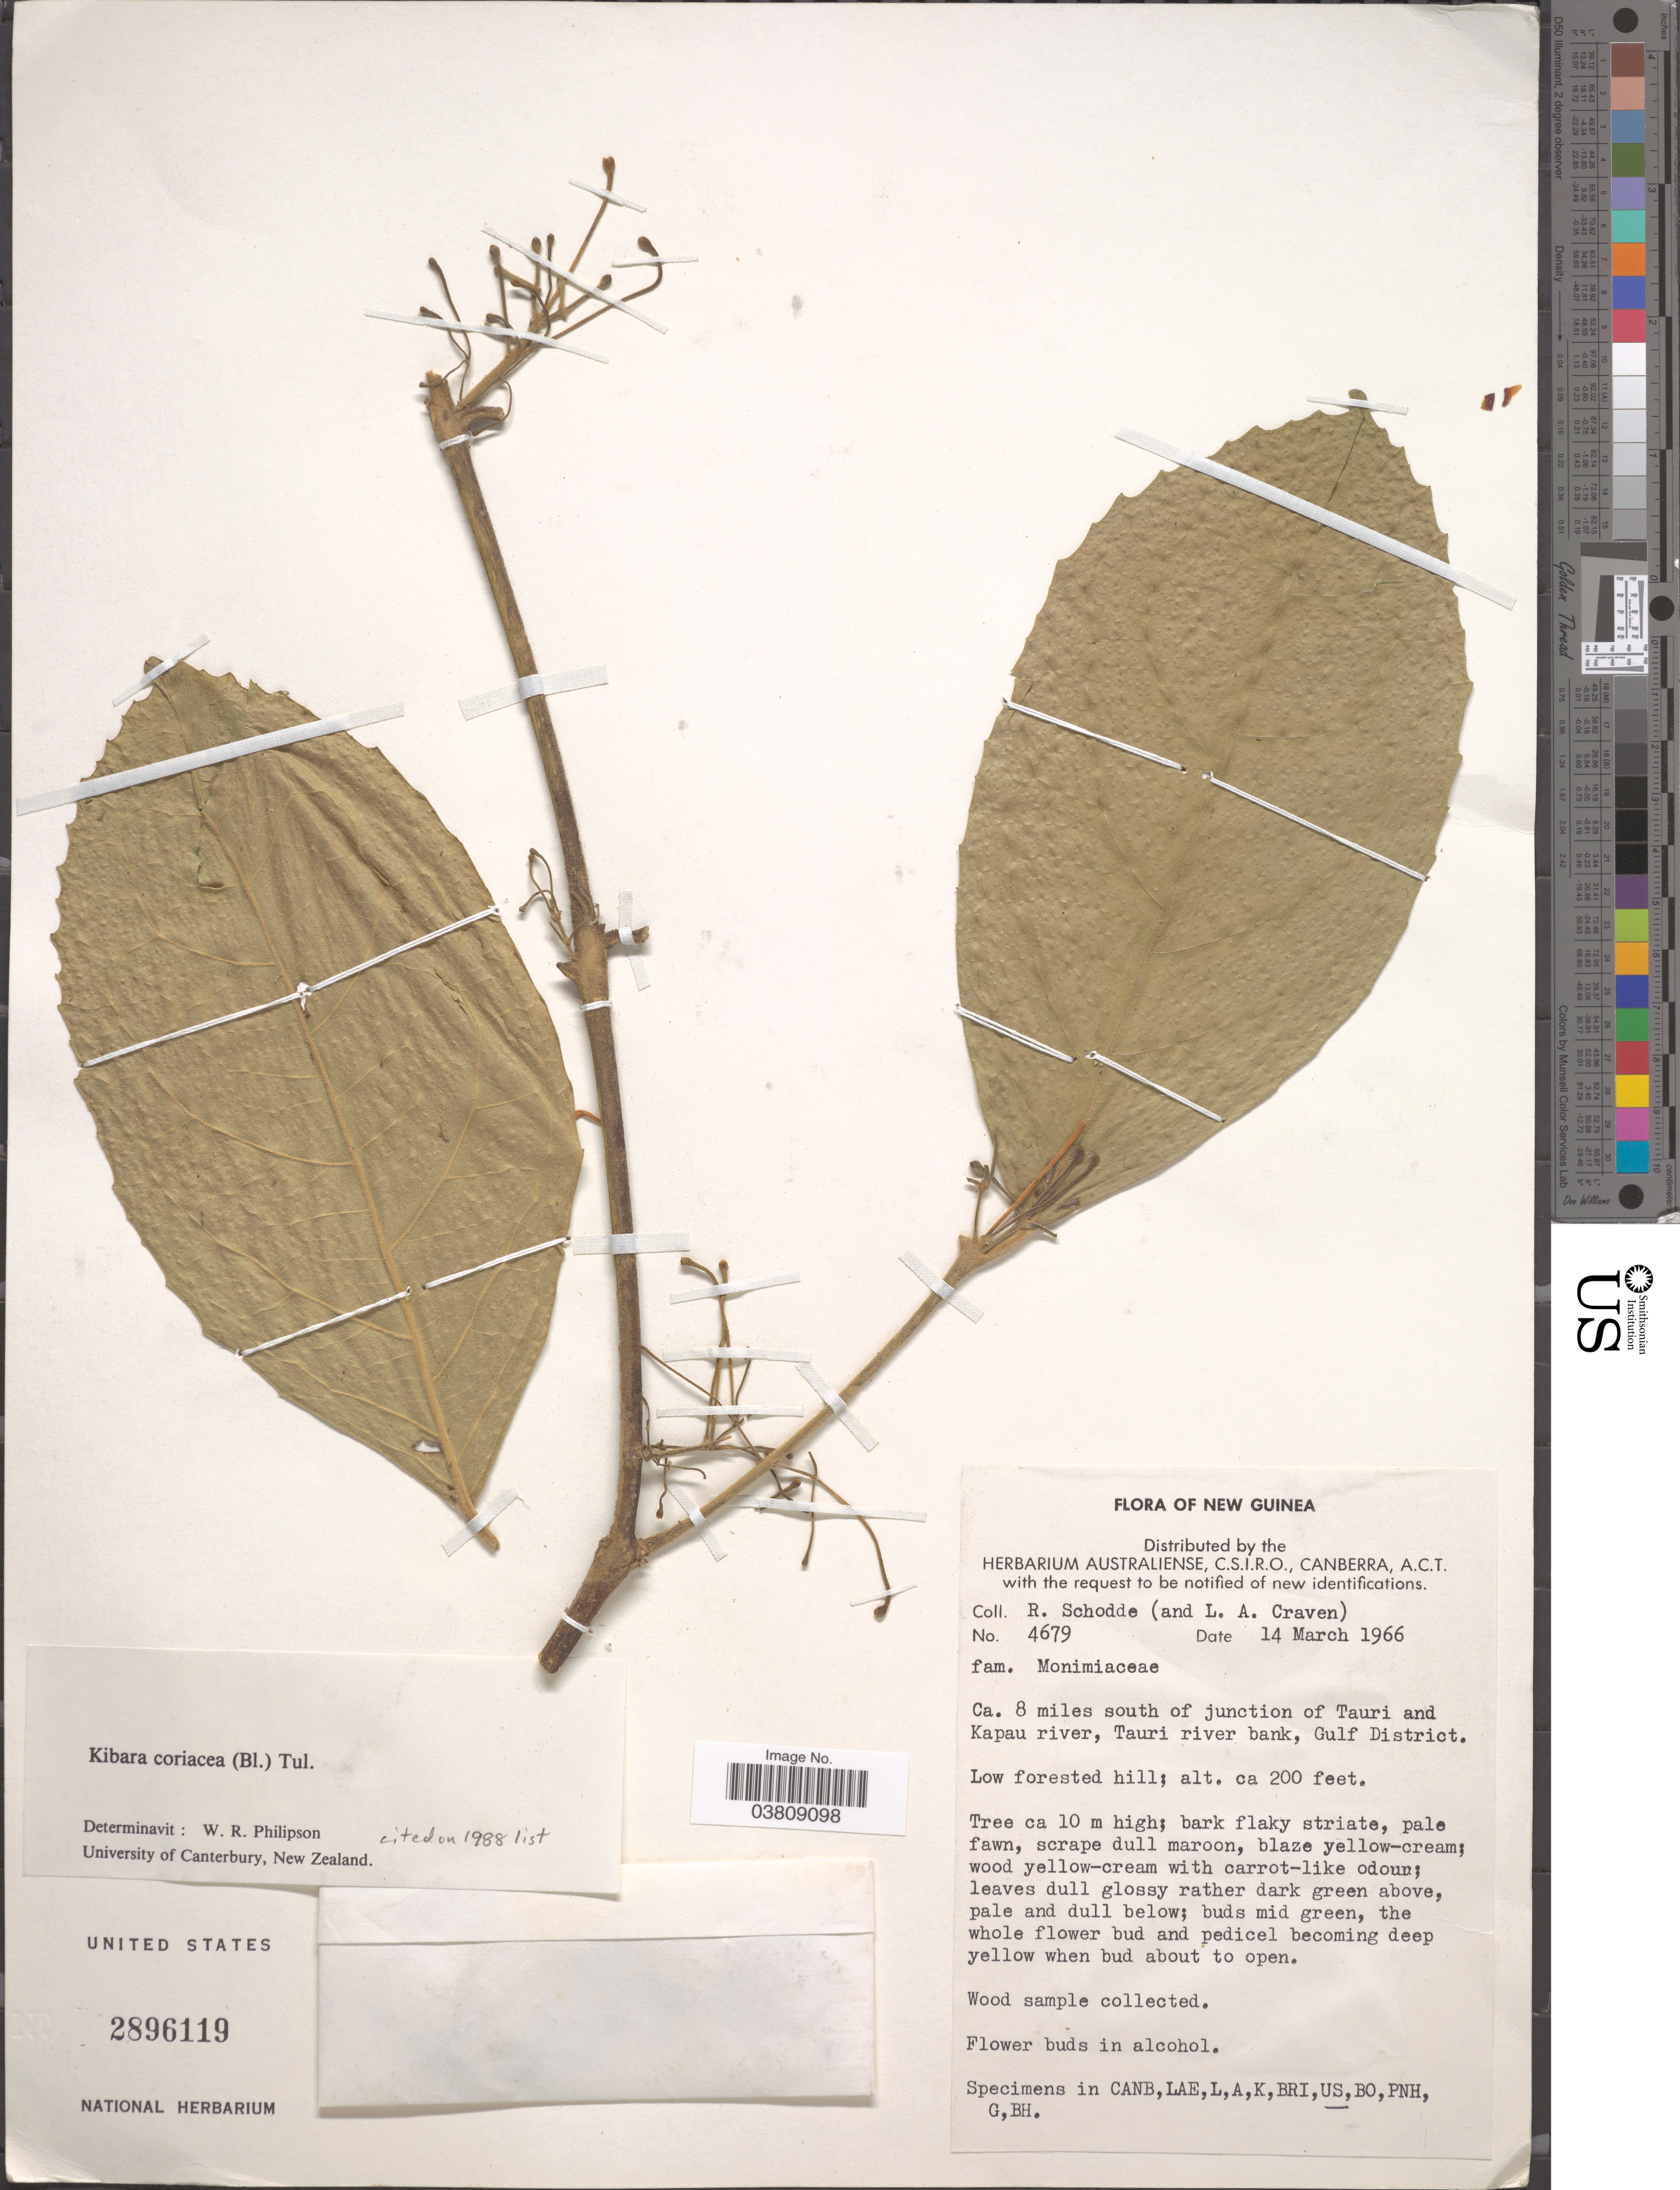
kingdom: Plantae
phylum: Tracheophyta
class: Magnoliopsida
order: Laurales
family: Monimiaceae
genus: Kibara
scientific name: Kibara coriacea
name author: (Blume) Hook. f. & Thomson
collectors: R. Schodde & L. A. Craven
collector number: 4679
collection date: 1966-03-14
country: Papua New Guinea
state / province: Gulf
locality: New Guinea. Ca. 8 miles south of junction of Tauri and Kapau river, Tauri river bank, Gulf District.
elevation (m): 61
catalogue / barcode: US 2896119